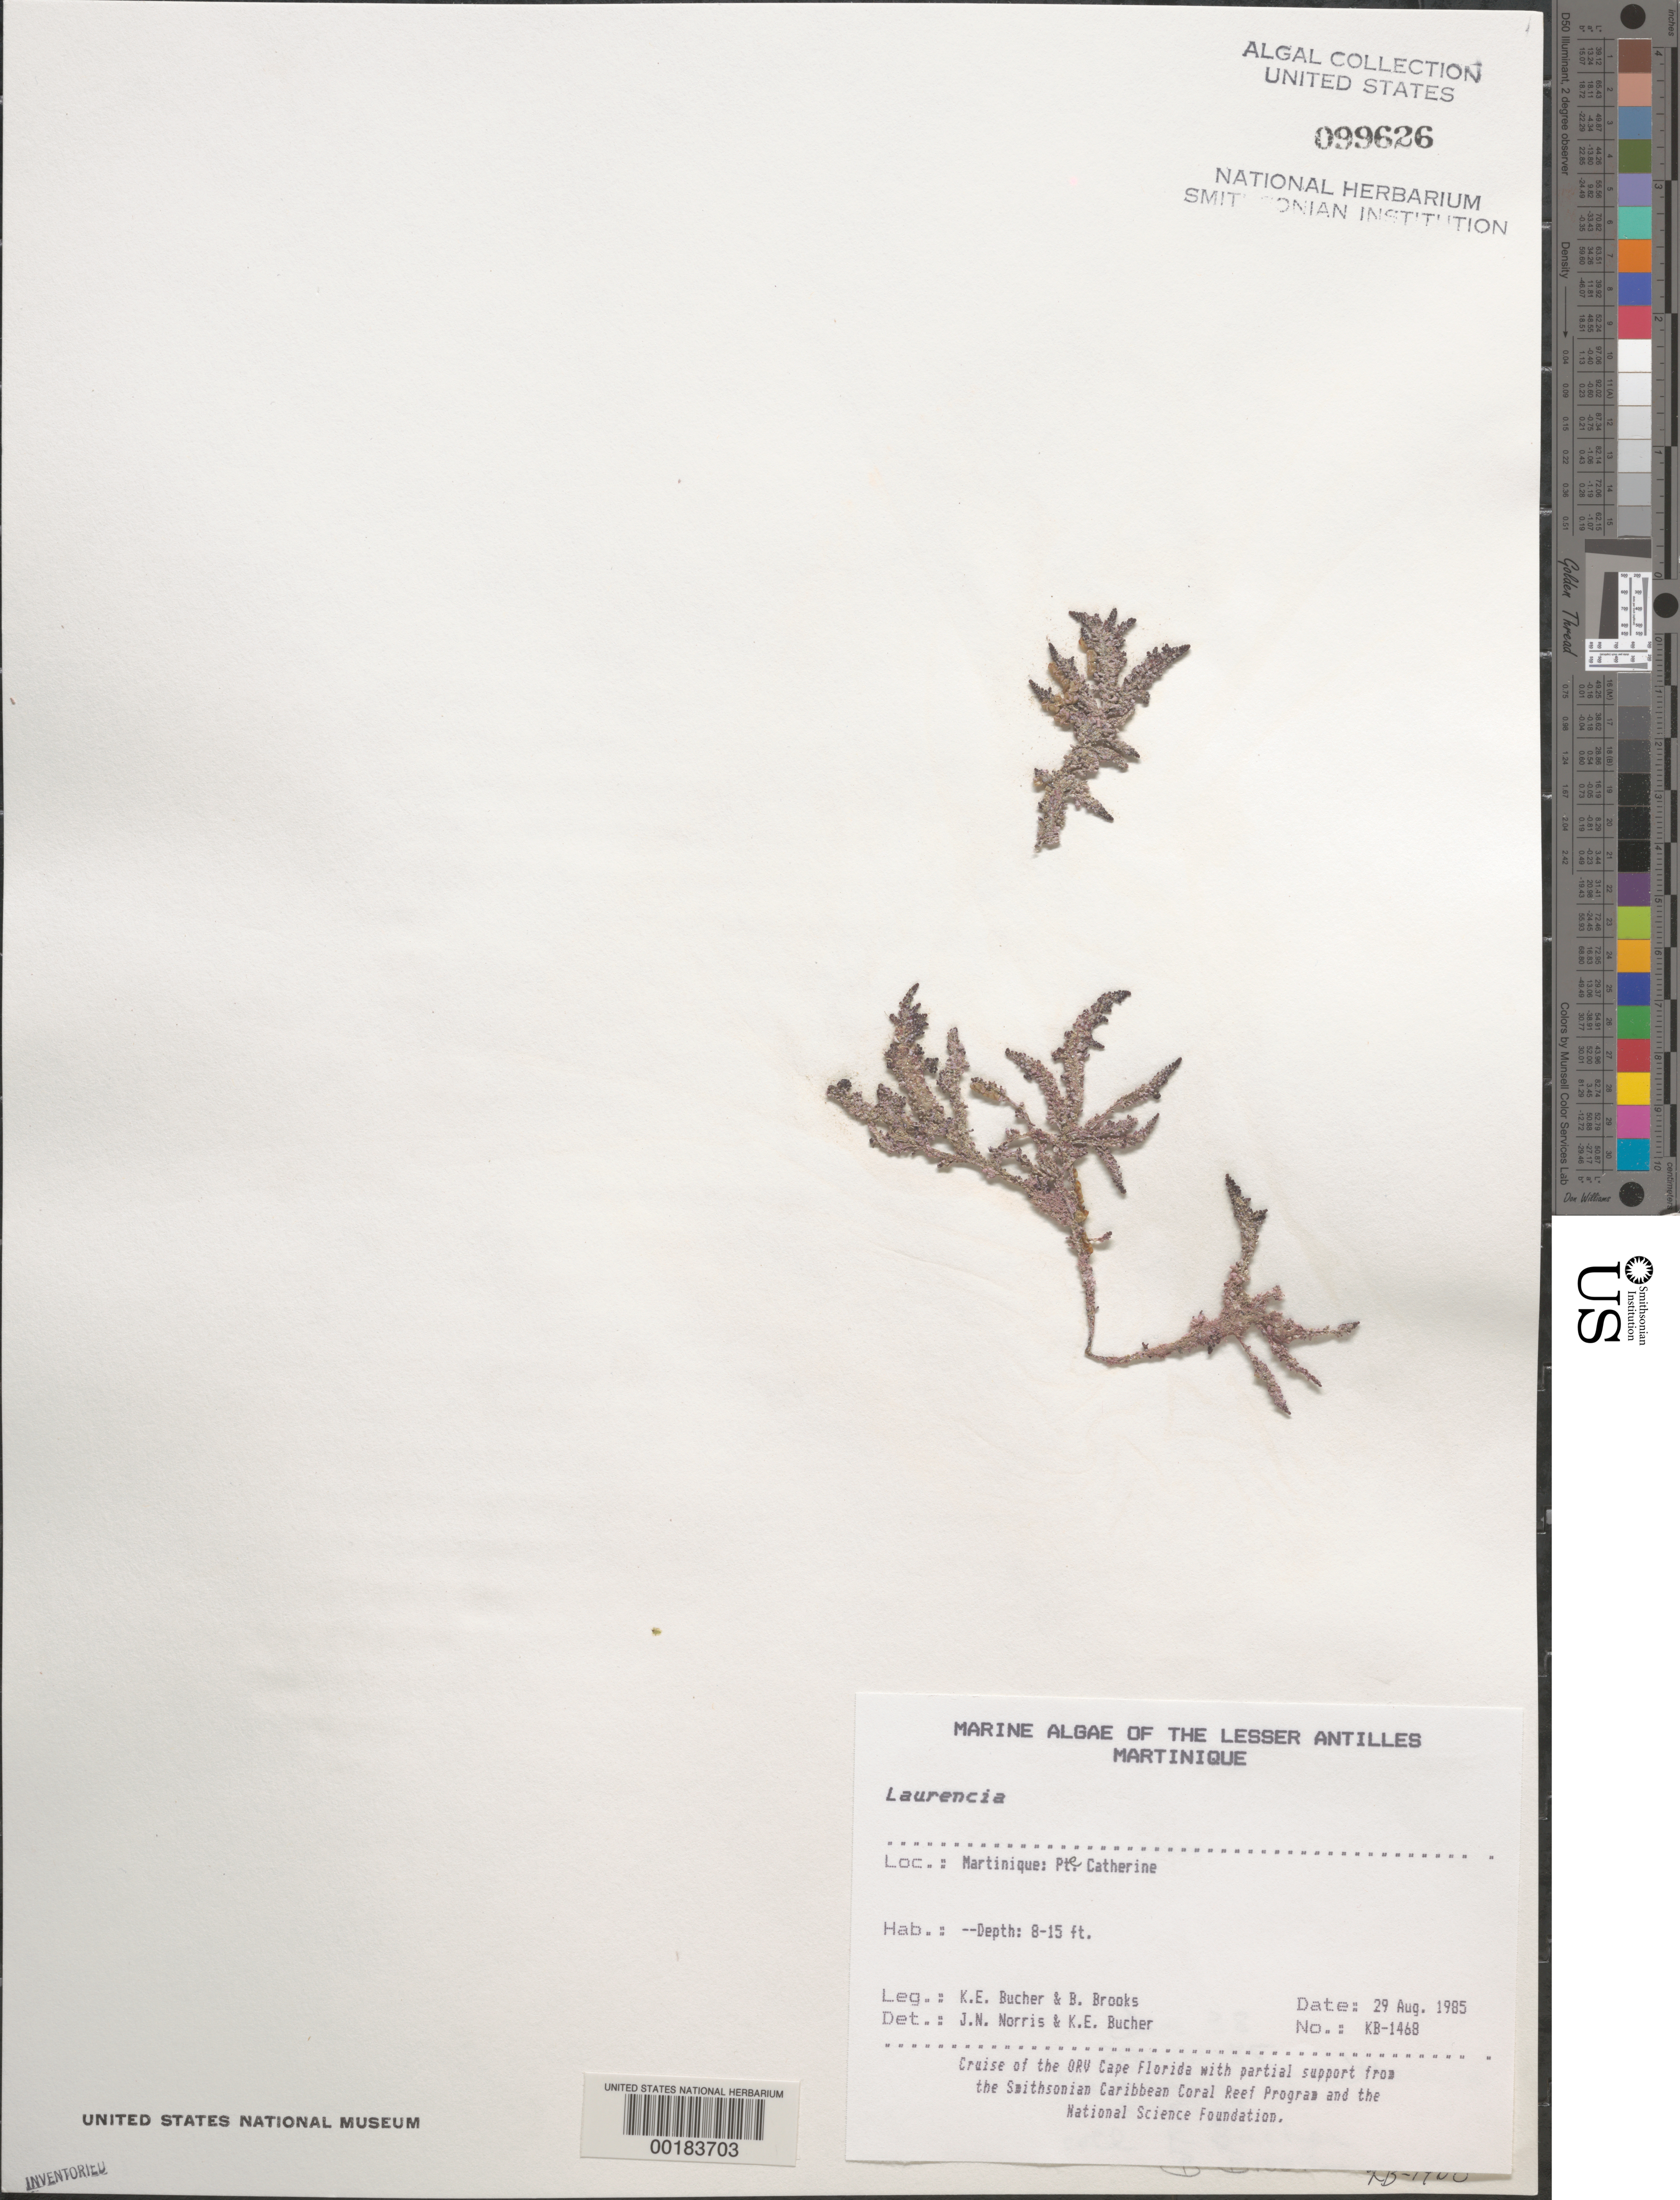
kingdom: Plantae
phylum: Rhodophyta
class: Florideophyceae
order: Ceramiales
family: Rhodomelaceae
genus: Laurencia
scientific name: Laurencia sp.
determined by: Norris, J. N.; Bucher, K. E.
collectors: K. E. Bucher & B. Brooks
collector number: Kb-1468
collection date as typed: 29 Aug 1985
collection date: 1985-08-29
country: Martinique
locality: Pointe Catherine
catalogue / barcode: US 99626